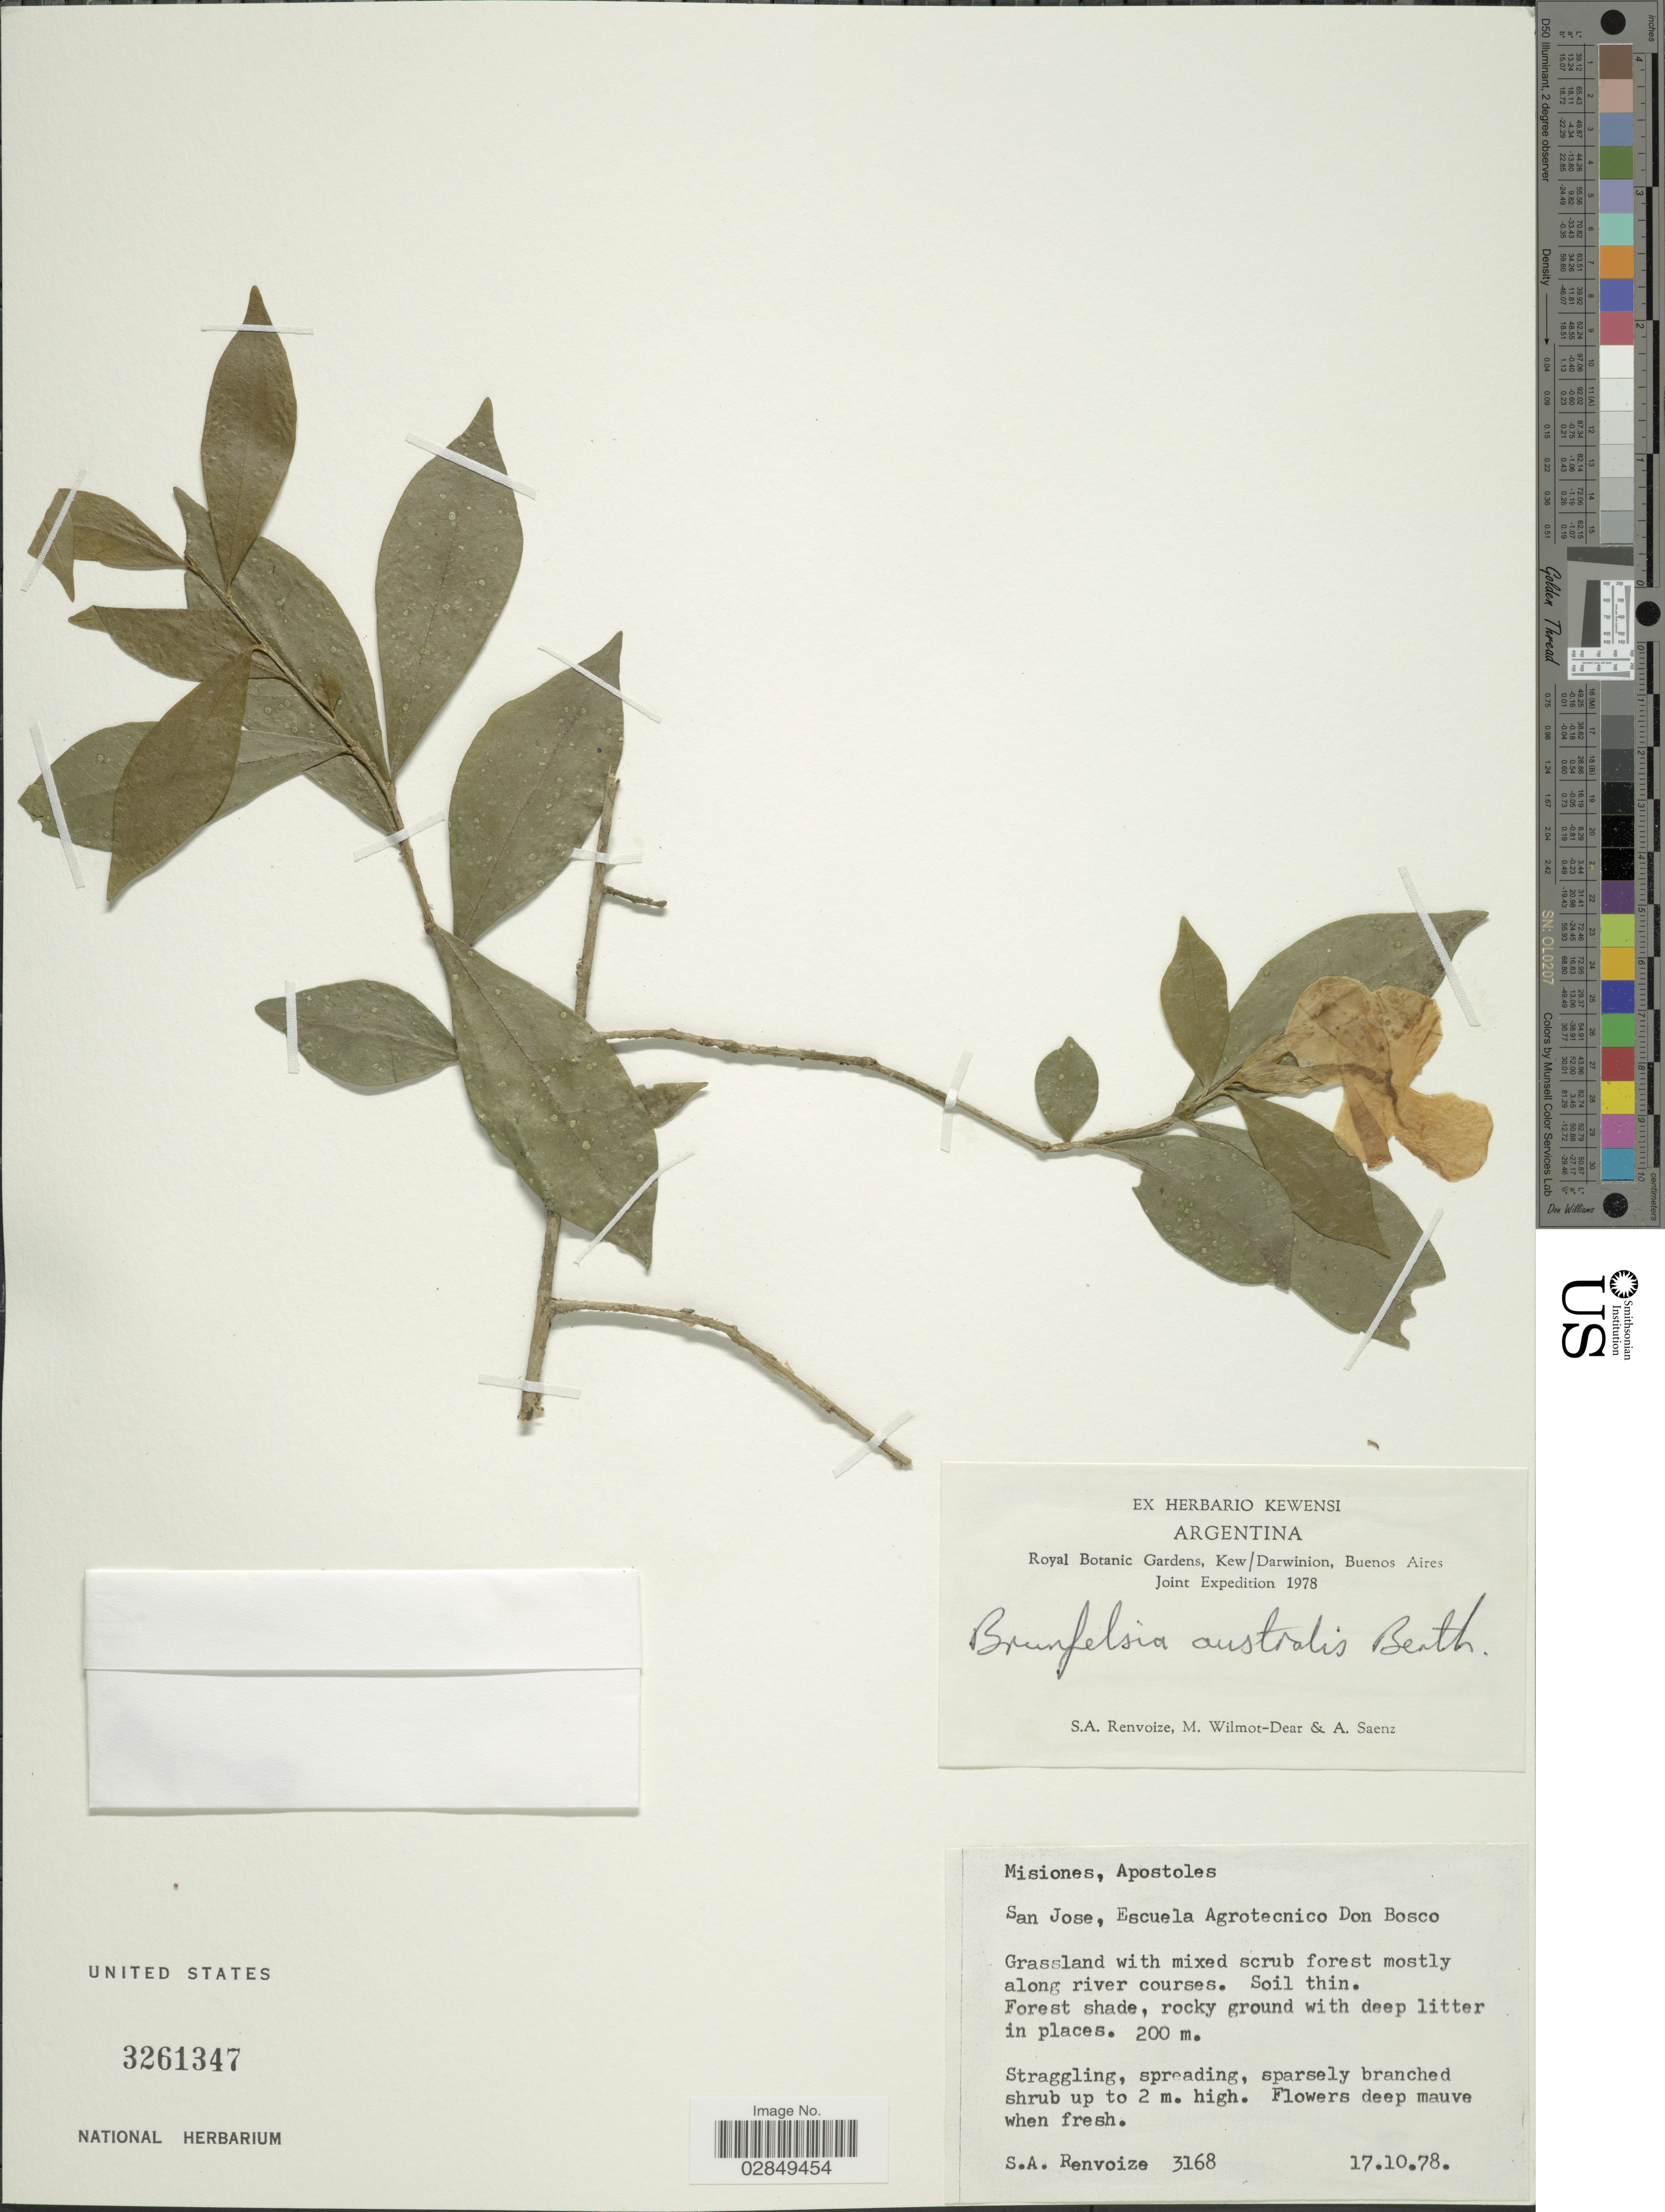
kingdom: Plantae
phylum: Tracheophyta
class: Magnoliopsida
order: Solanales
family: Solanaceae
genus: Brunfelsia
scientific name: Brunfelsia australis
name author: Benth.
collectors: S. A. Renvoize, M. Wilmot-Dear & A. Saenz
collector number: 3168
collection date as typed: Transcribed d/m/y: 17/10/78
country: Argentina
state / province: Misiones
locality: Apostoles. San Jose, Escuela Agrotecnico Don Bosco.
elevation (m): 200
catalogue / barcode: US 3261347